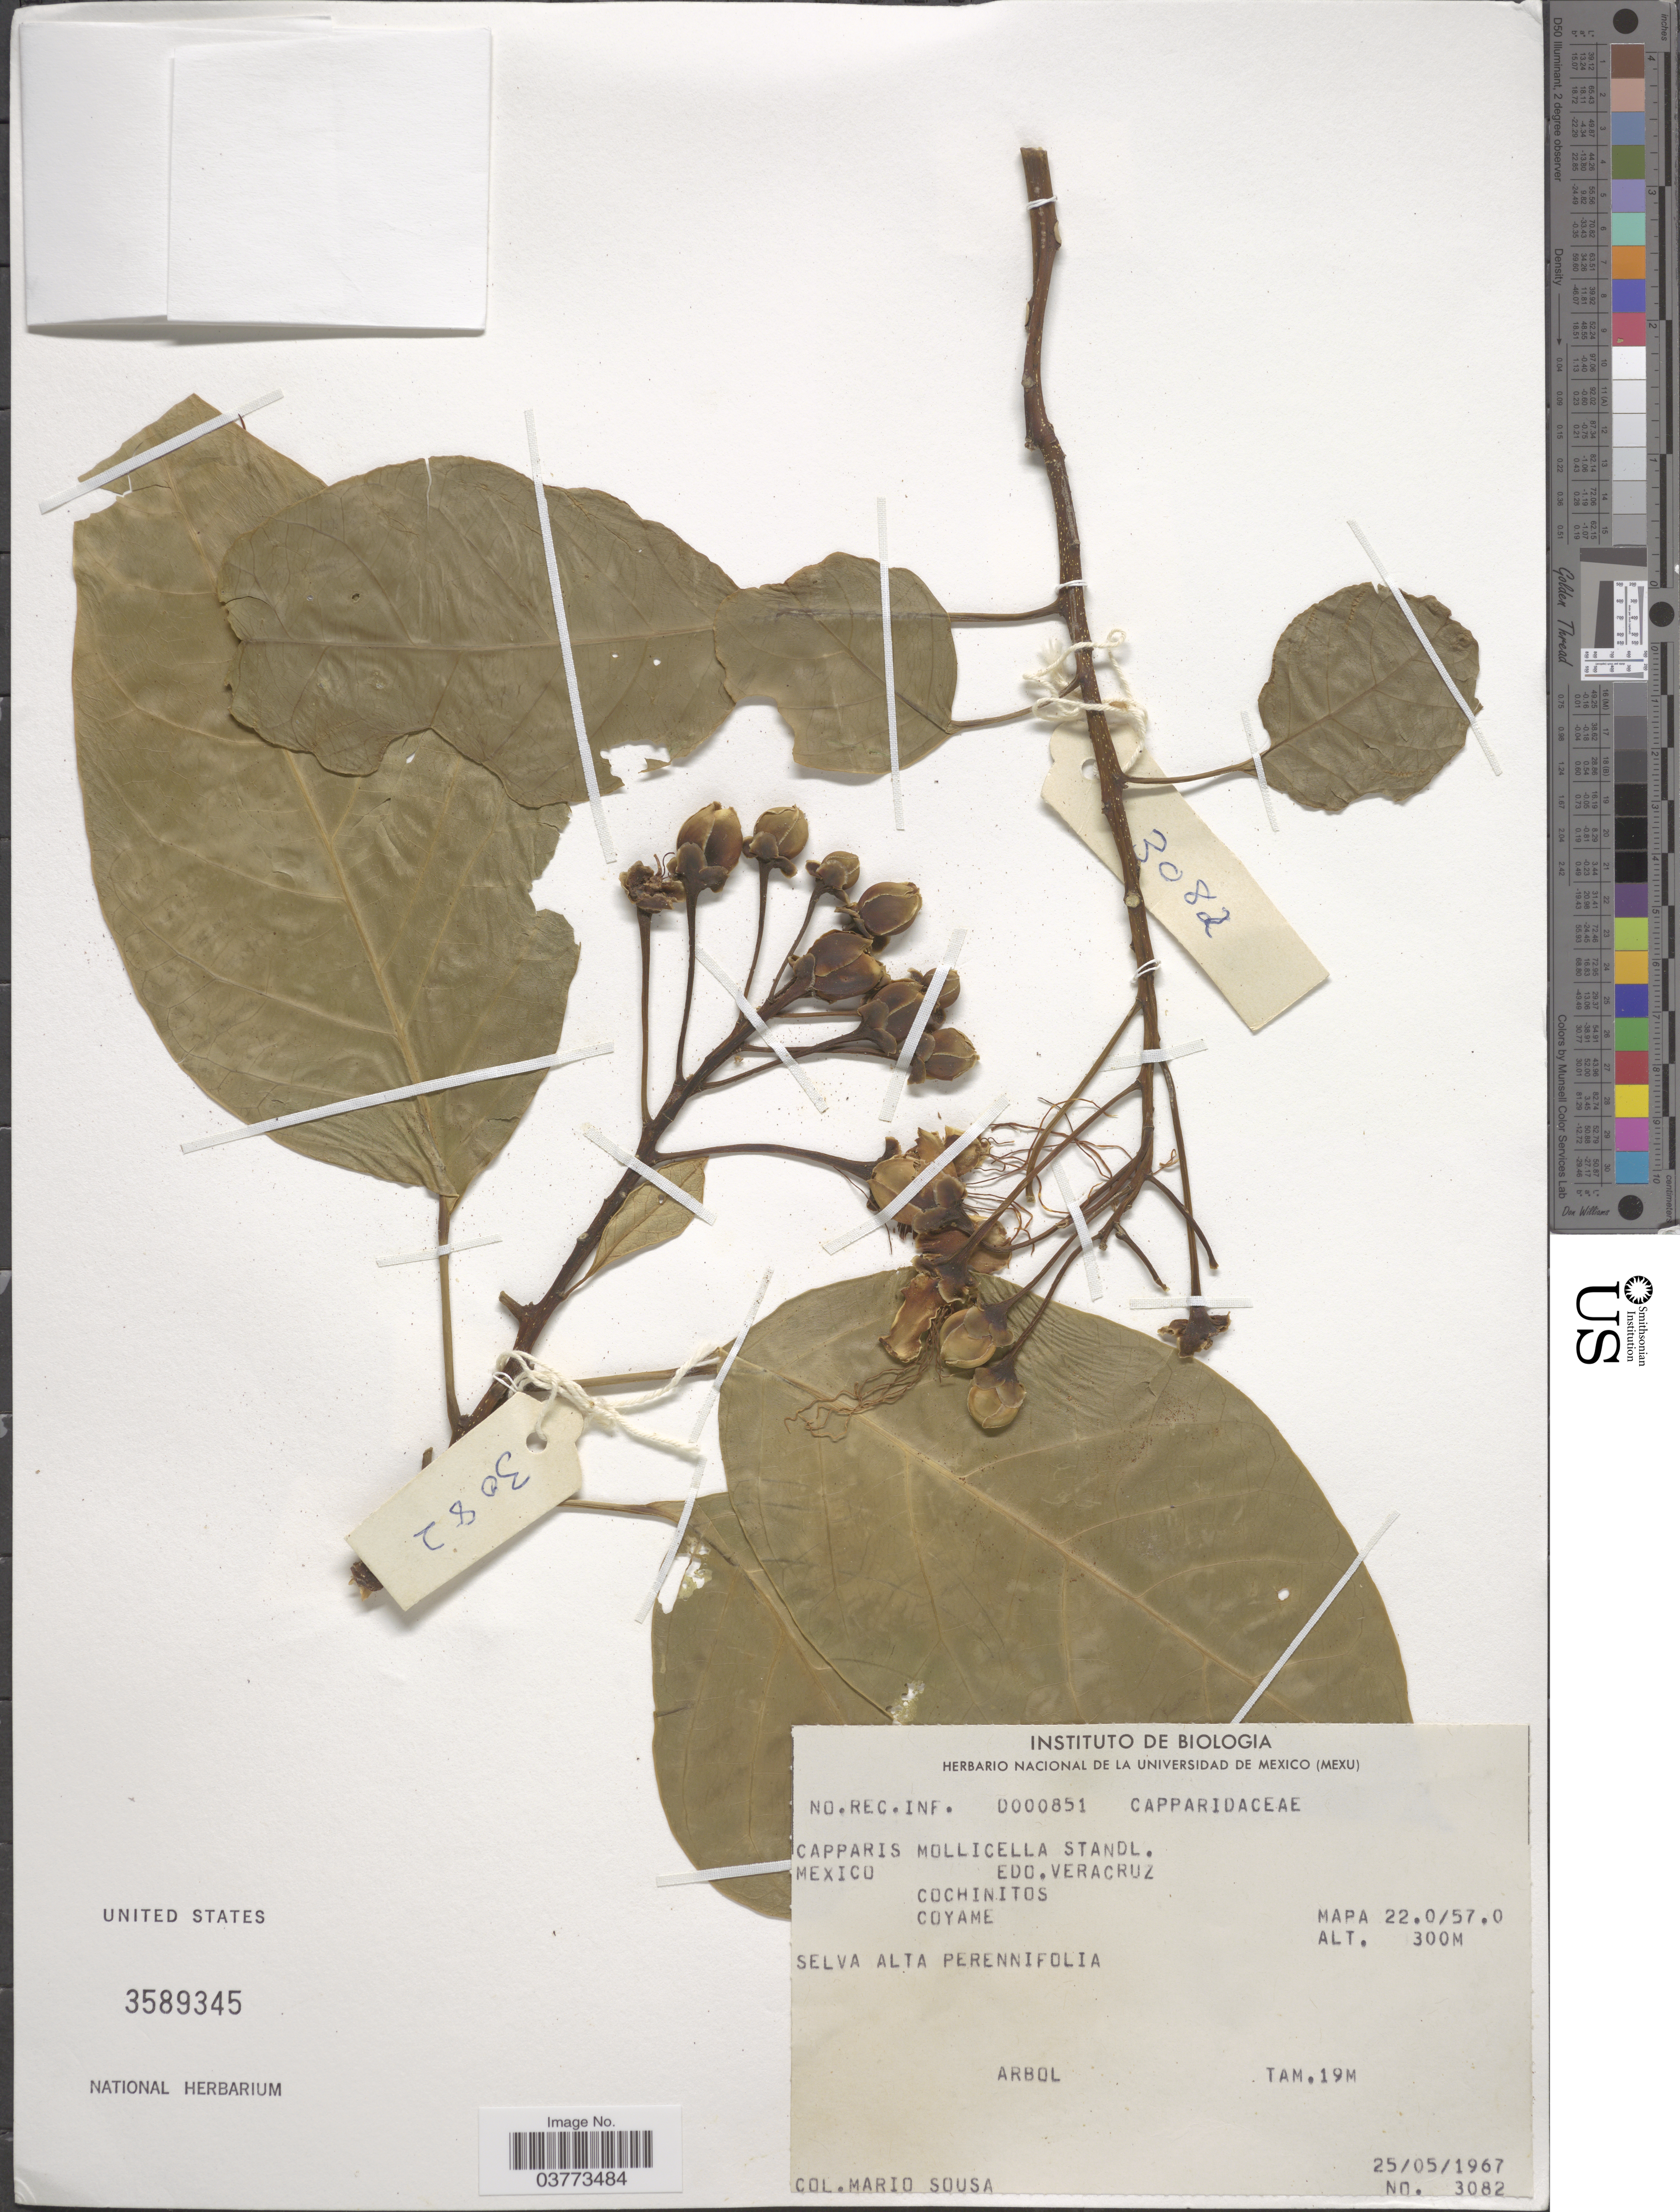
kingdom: Plantae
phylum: Tracheophyta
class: Magnoliopsida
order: Brassicales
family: Capparaceae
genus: Capparidastrum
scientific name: Capparidastrum mollicellum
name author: (Standl.) Cornejo & Iltis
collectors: M. Sousa S.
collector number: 3082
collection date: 1967-05-25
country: Mexico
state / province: Veracruz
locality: Edo. Veracruz. Cochintos Coyame. Mapa 22.0/57.0.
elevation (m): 300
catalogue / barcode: US 3589345